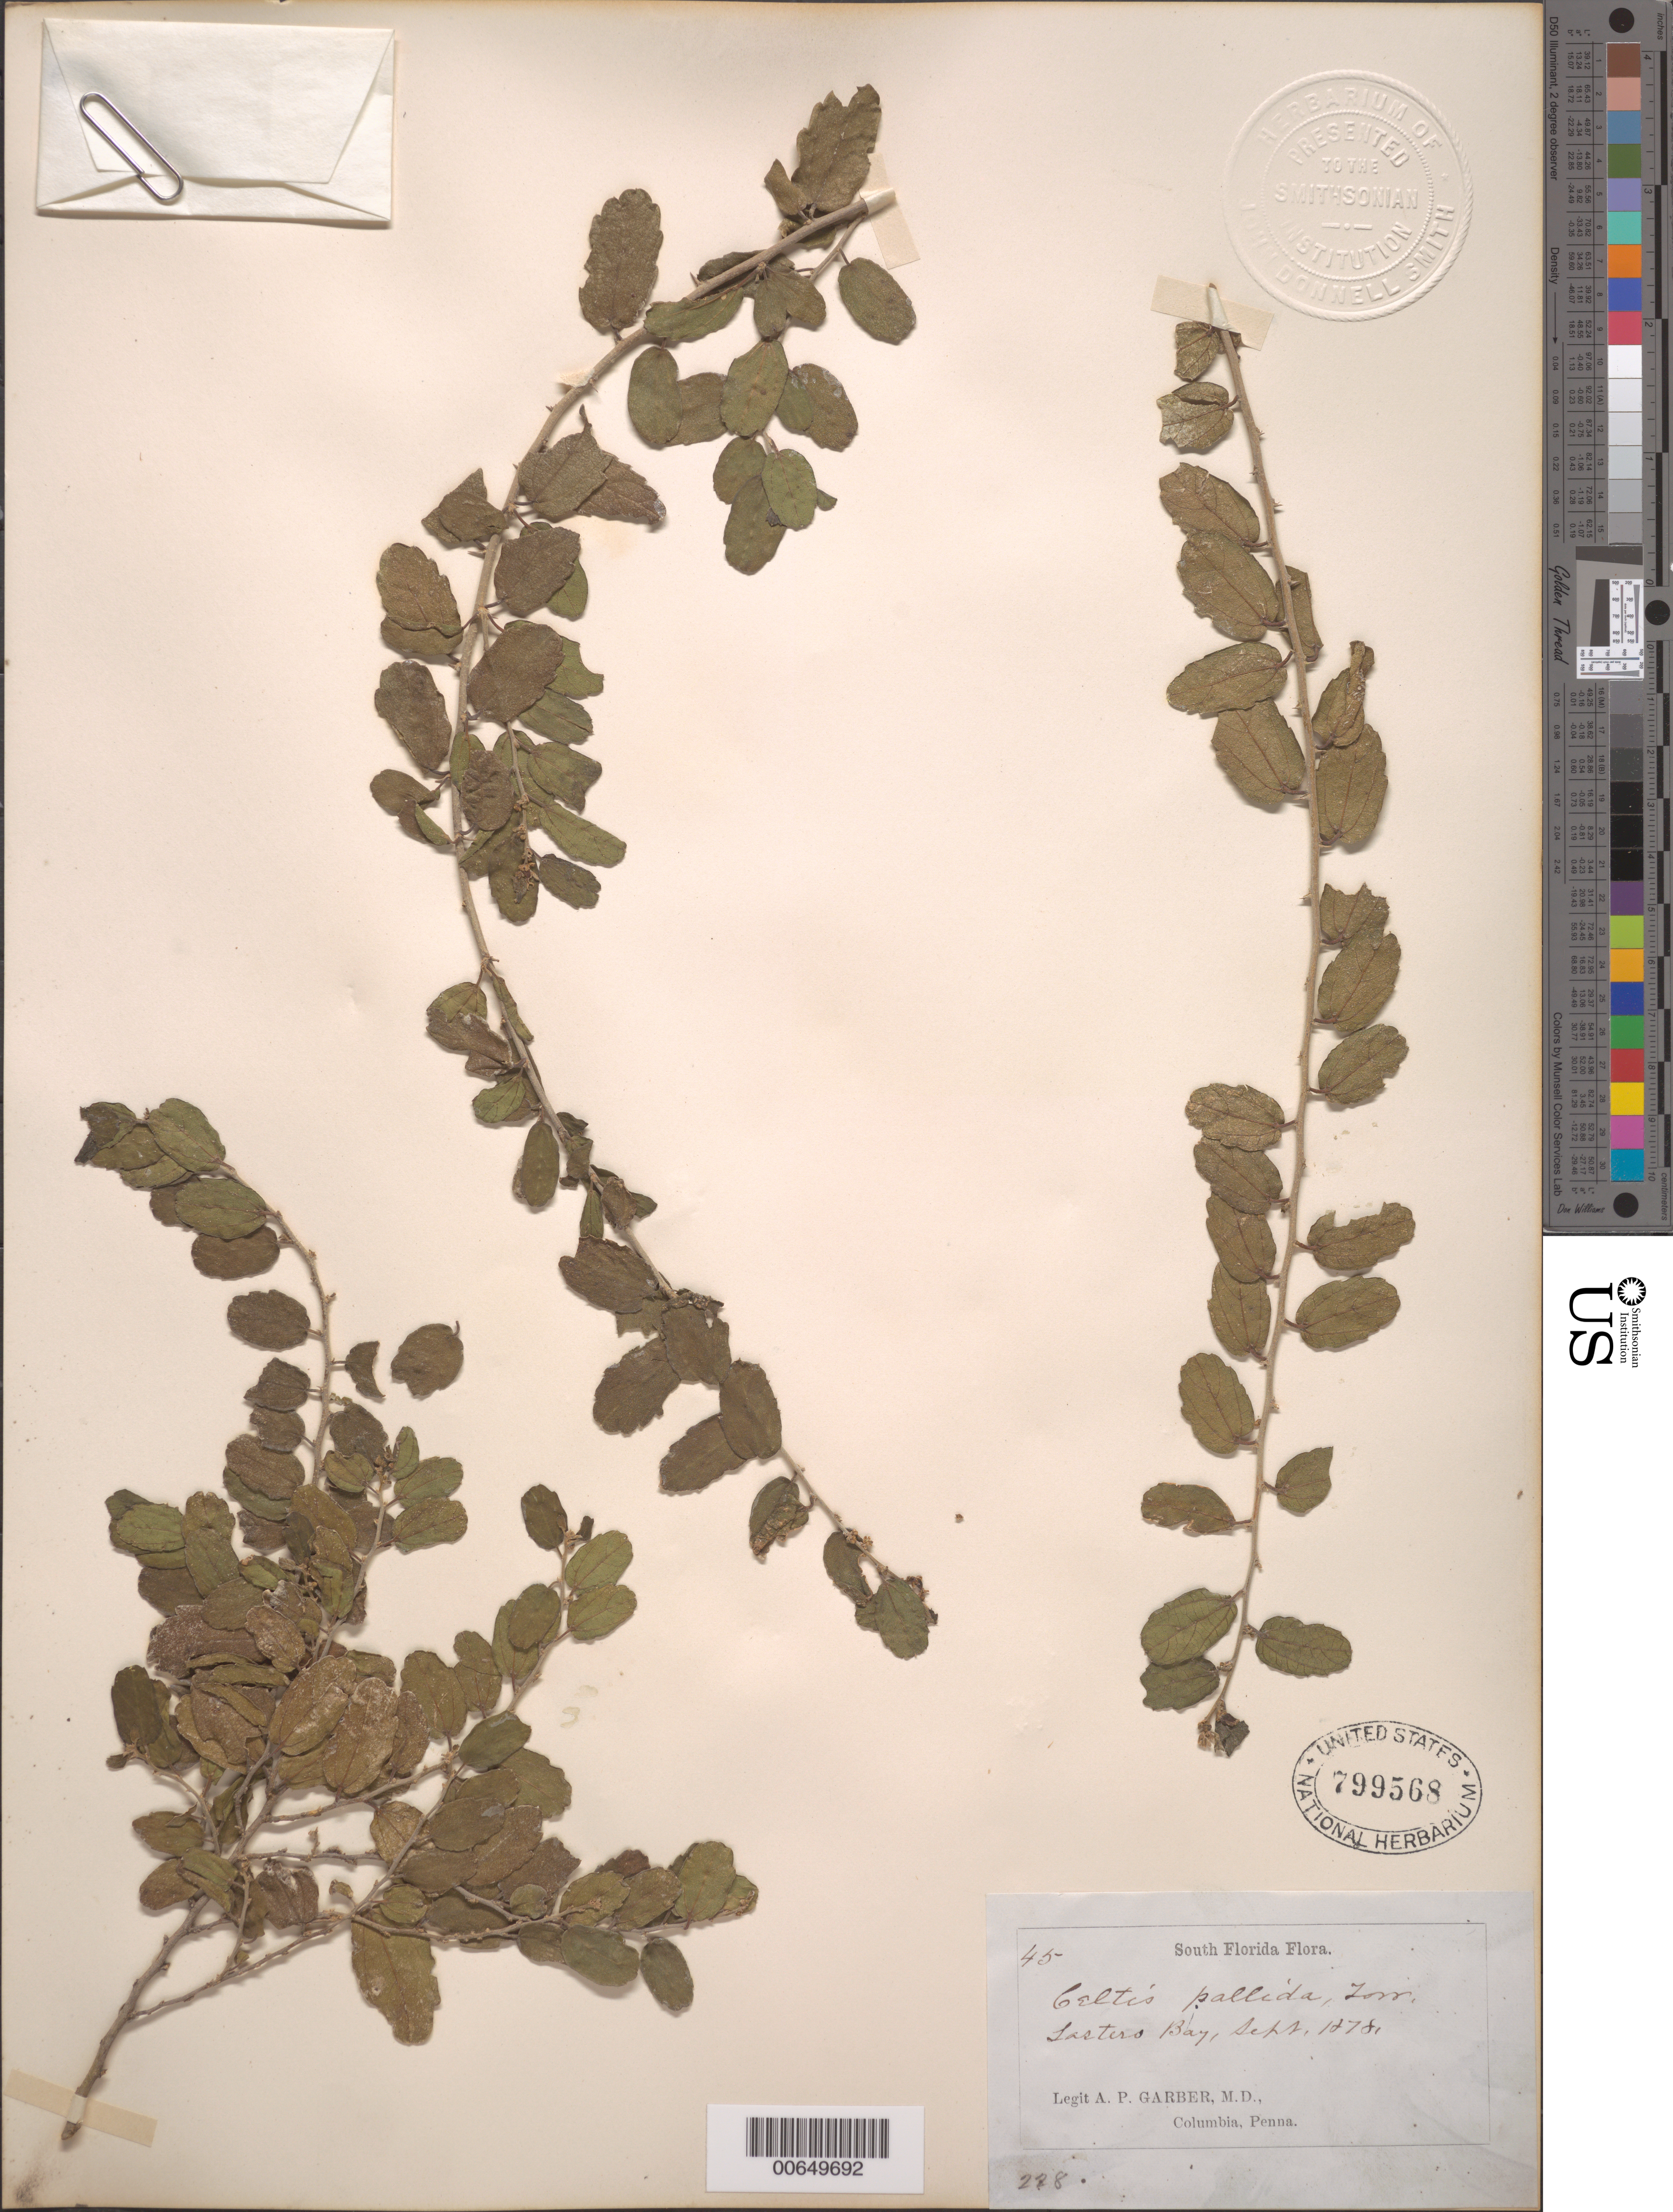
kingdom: Plantae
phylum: Tracheophyta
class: Magnoliopsida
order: Rosales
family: Cannabaceae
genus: Celtis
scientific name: Celtis pallida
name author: Torr. in Emory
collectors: A. P. Garber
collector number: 45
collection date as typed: Sep 1878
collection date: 1878-09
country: United States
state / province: Florida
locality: Lastero Bay.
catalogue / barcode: US 799568